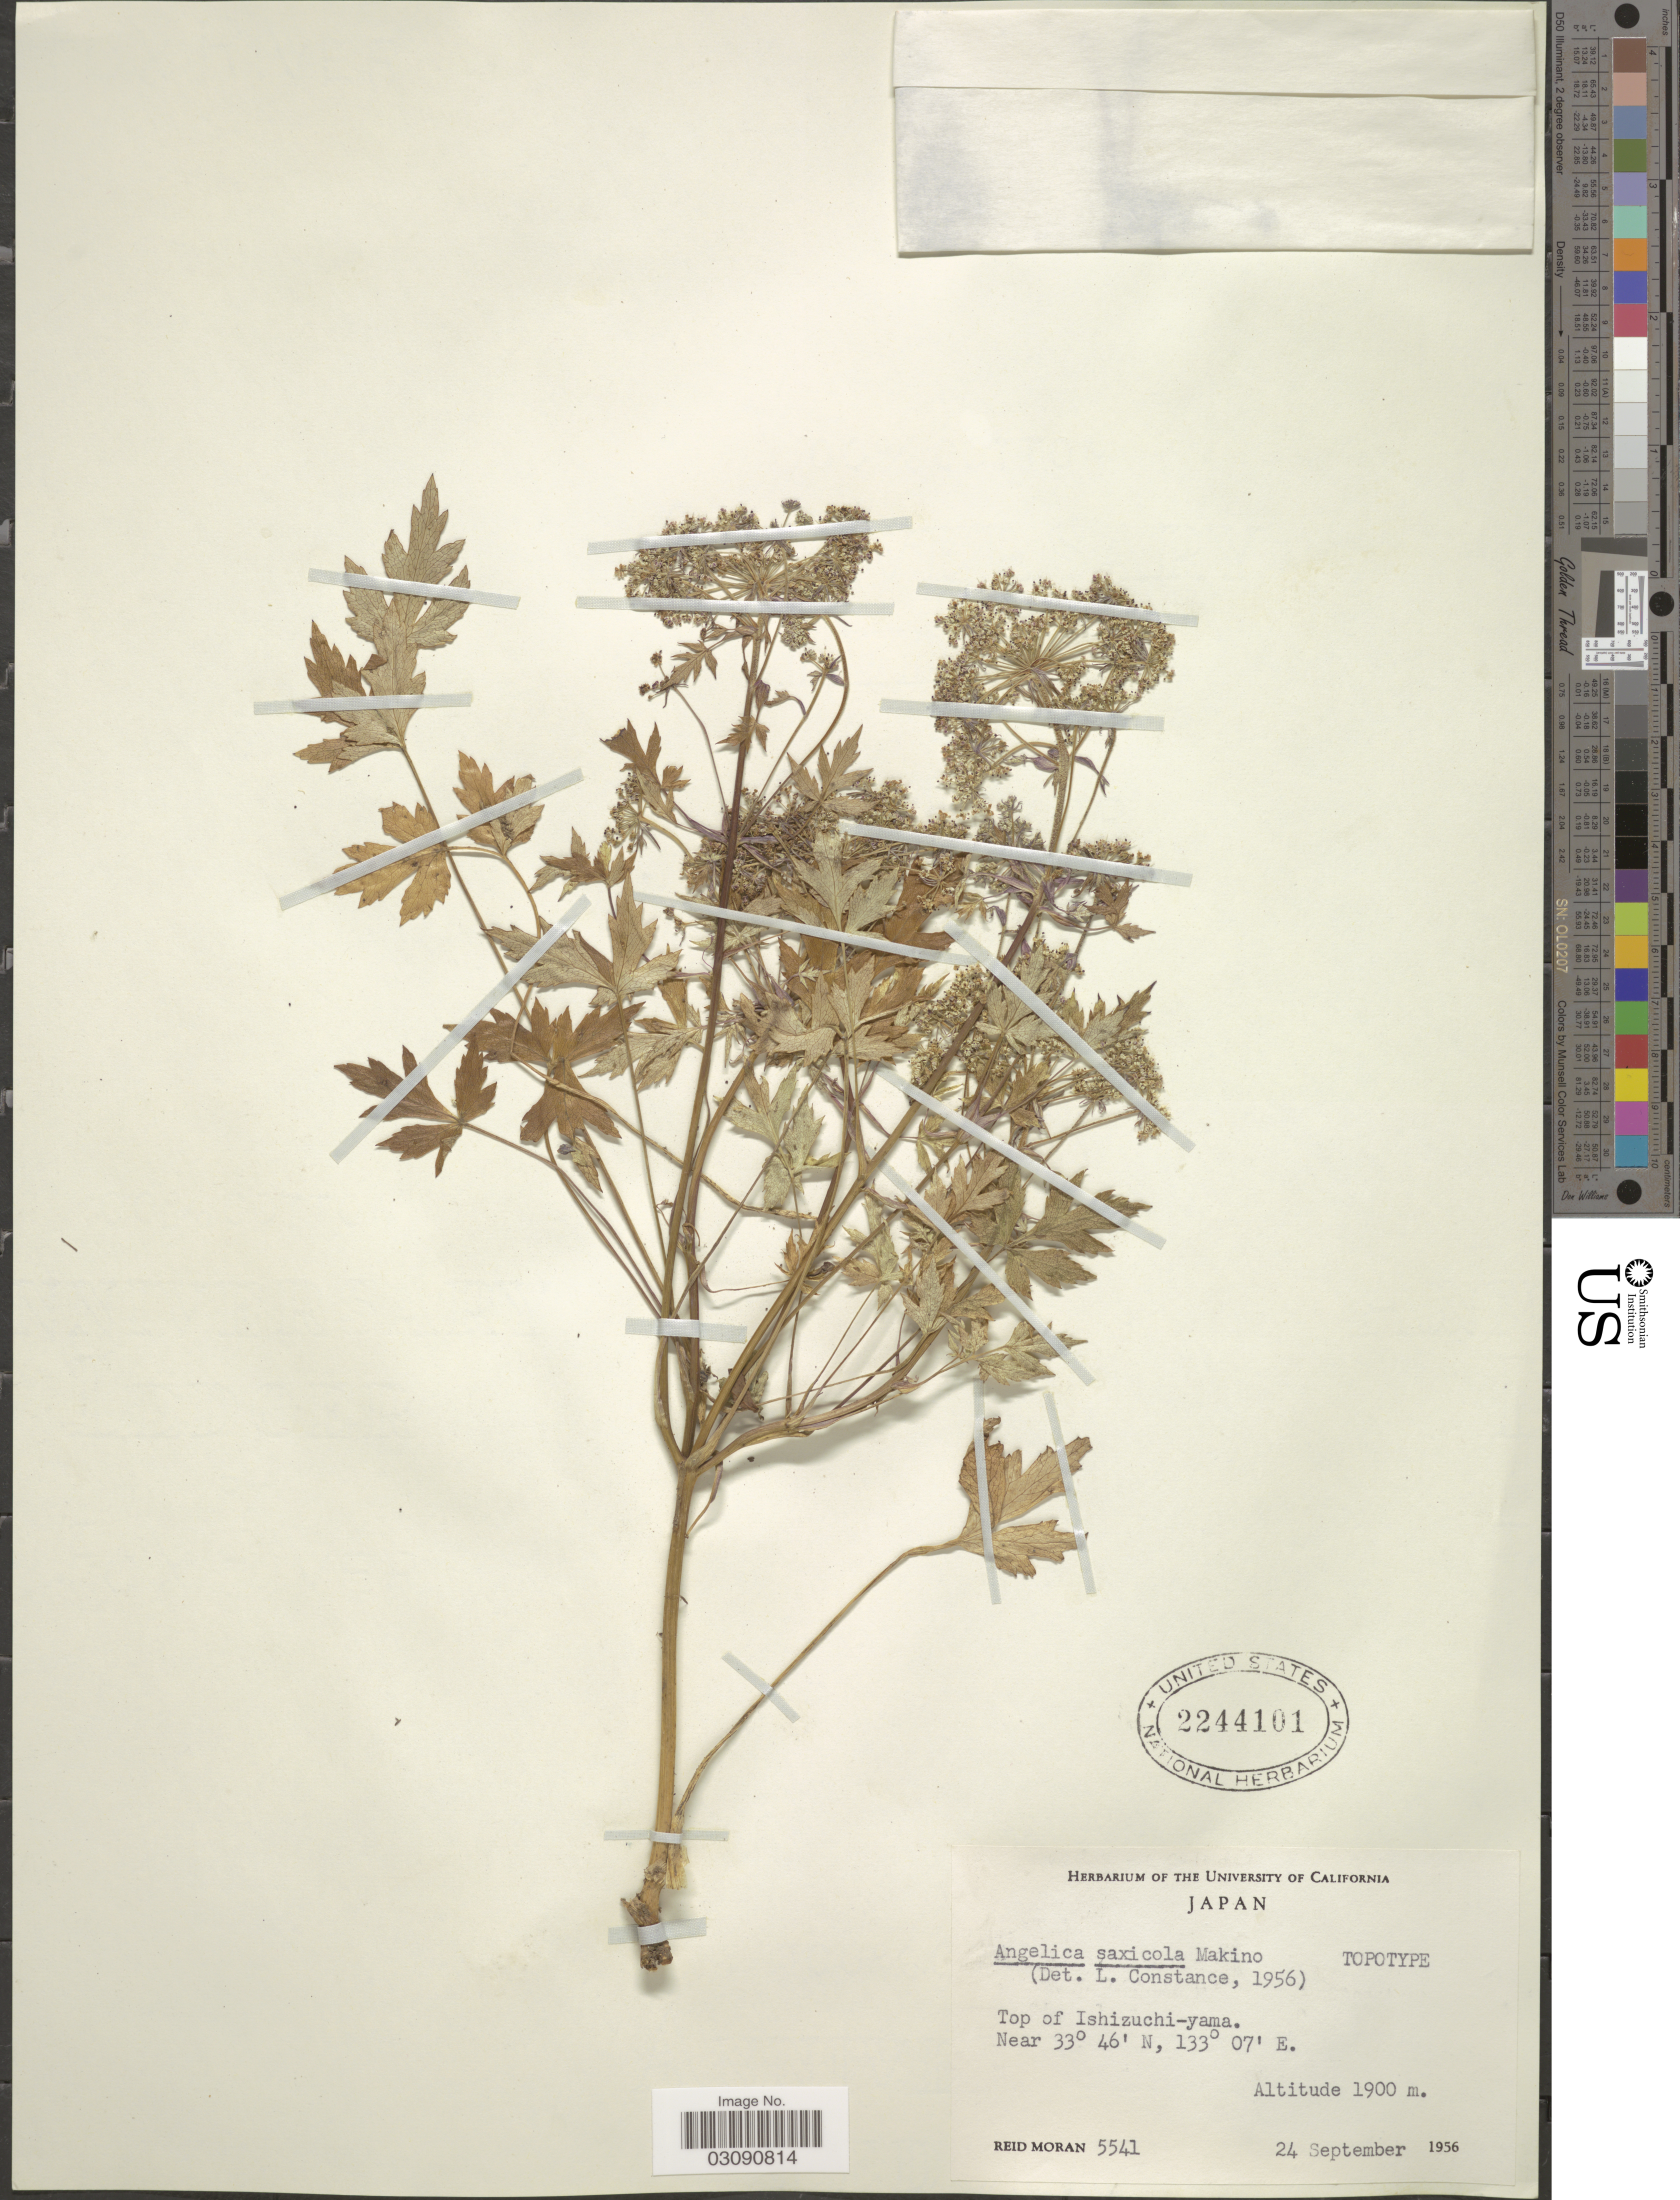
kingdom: Plantae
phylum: Tracheophyta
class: Magnoliopsida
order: Apiales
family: Apiaceae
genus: Angelica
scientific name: Angelica saxicola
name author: Makino ex Y. Yabe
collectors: R. Moran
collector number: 5541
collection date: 1956-09-24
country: Japan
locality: Top of Ishizuchi-yama.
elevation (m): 1900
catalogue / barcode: US 2244101